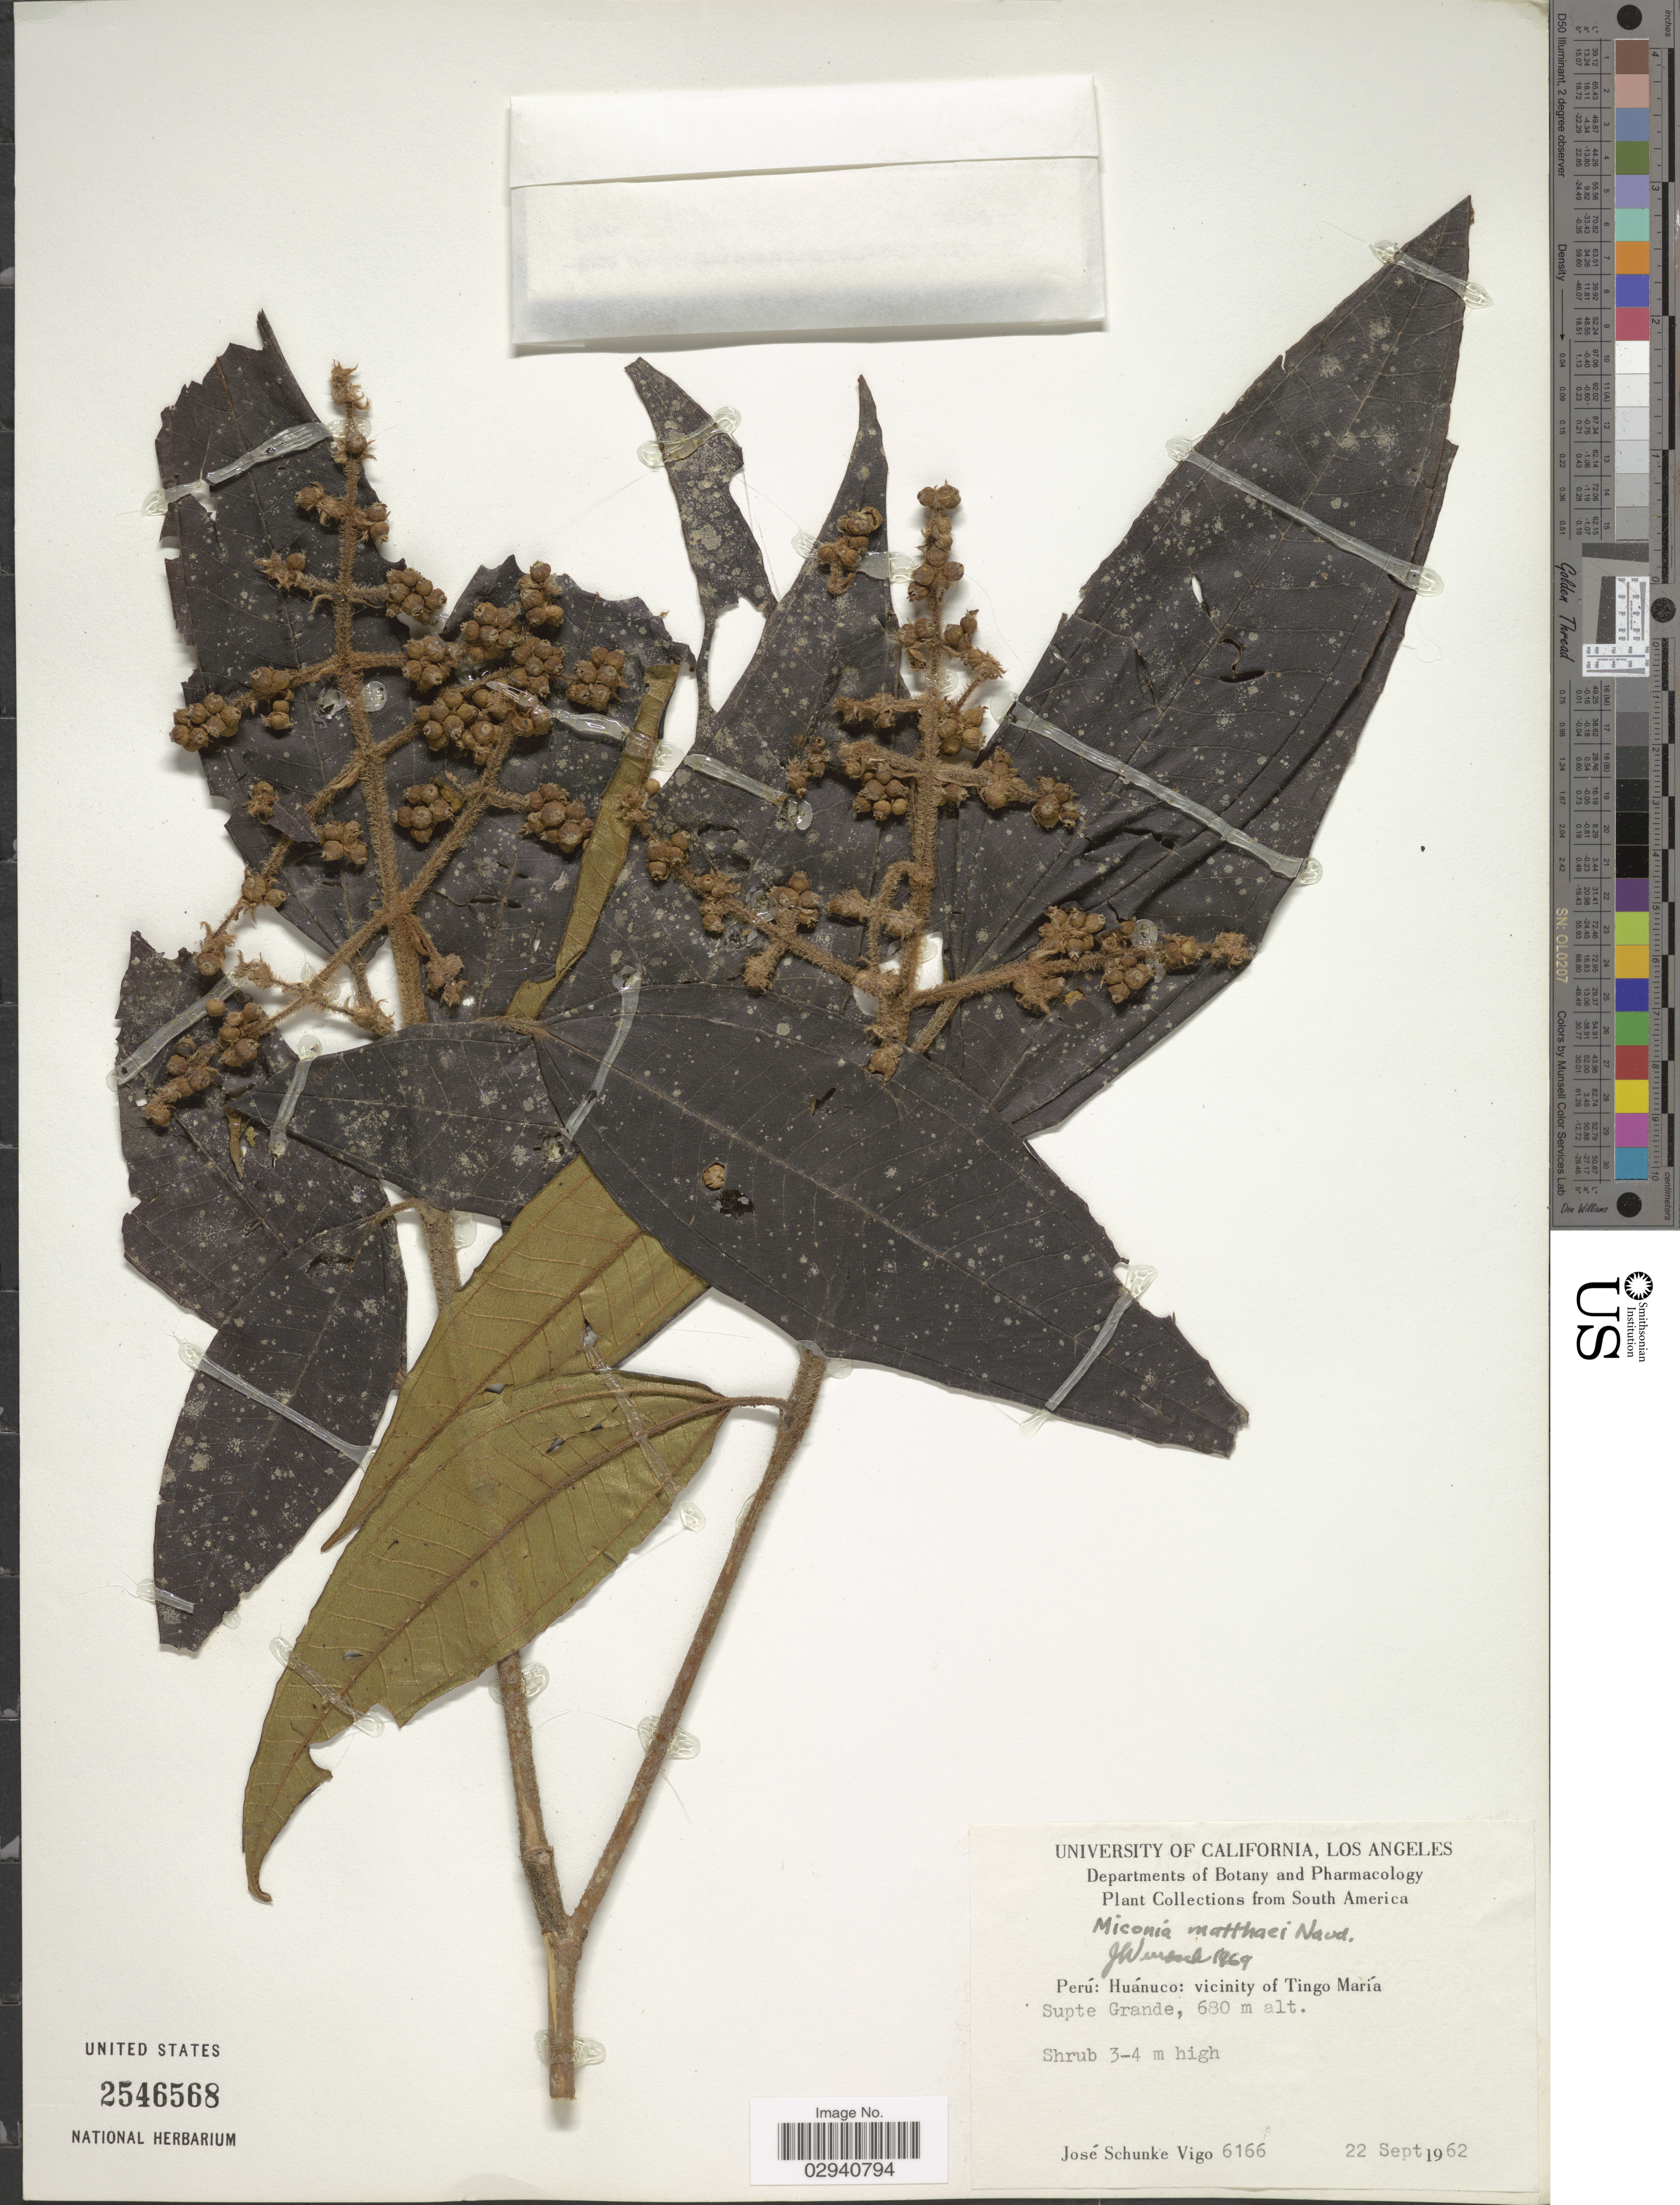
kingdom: Plantae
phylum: Tracheophyta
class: Magnoliopsida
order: Myrtales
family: Melastomataceae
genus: Miconia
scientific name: Miconia matthaei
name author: Naudin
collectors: J. Schunke Vigo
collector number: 6166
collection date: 1962-09-22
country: Peru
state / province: Huánuco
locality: Vicinity of Tingo María. Supte Grande.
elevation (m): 680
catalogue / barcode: US 2546568